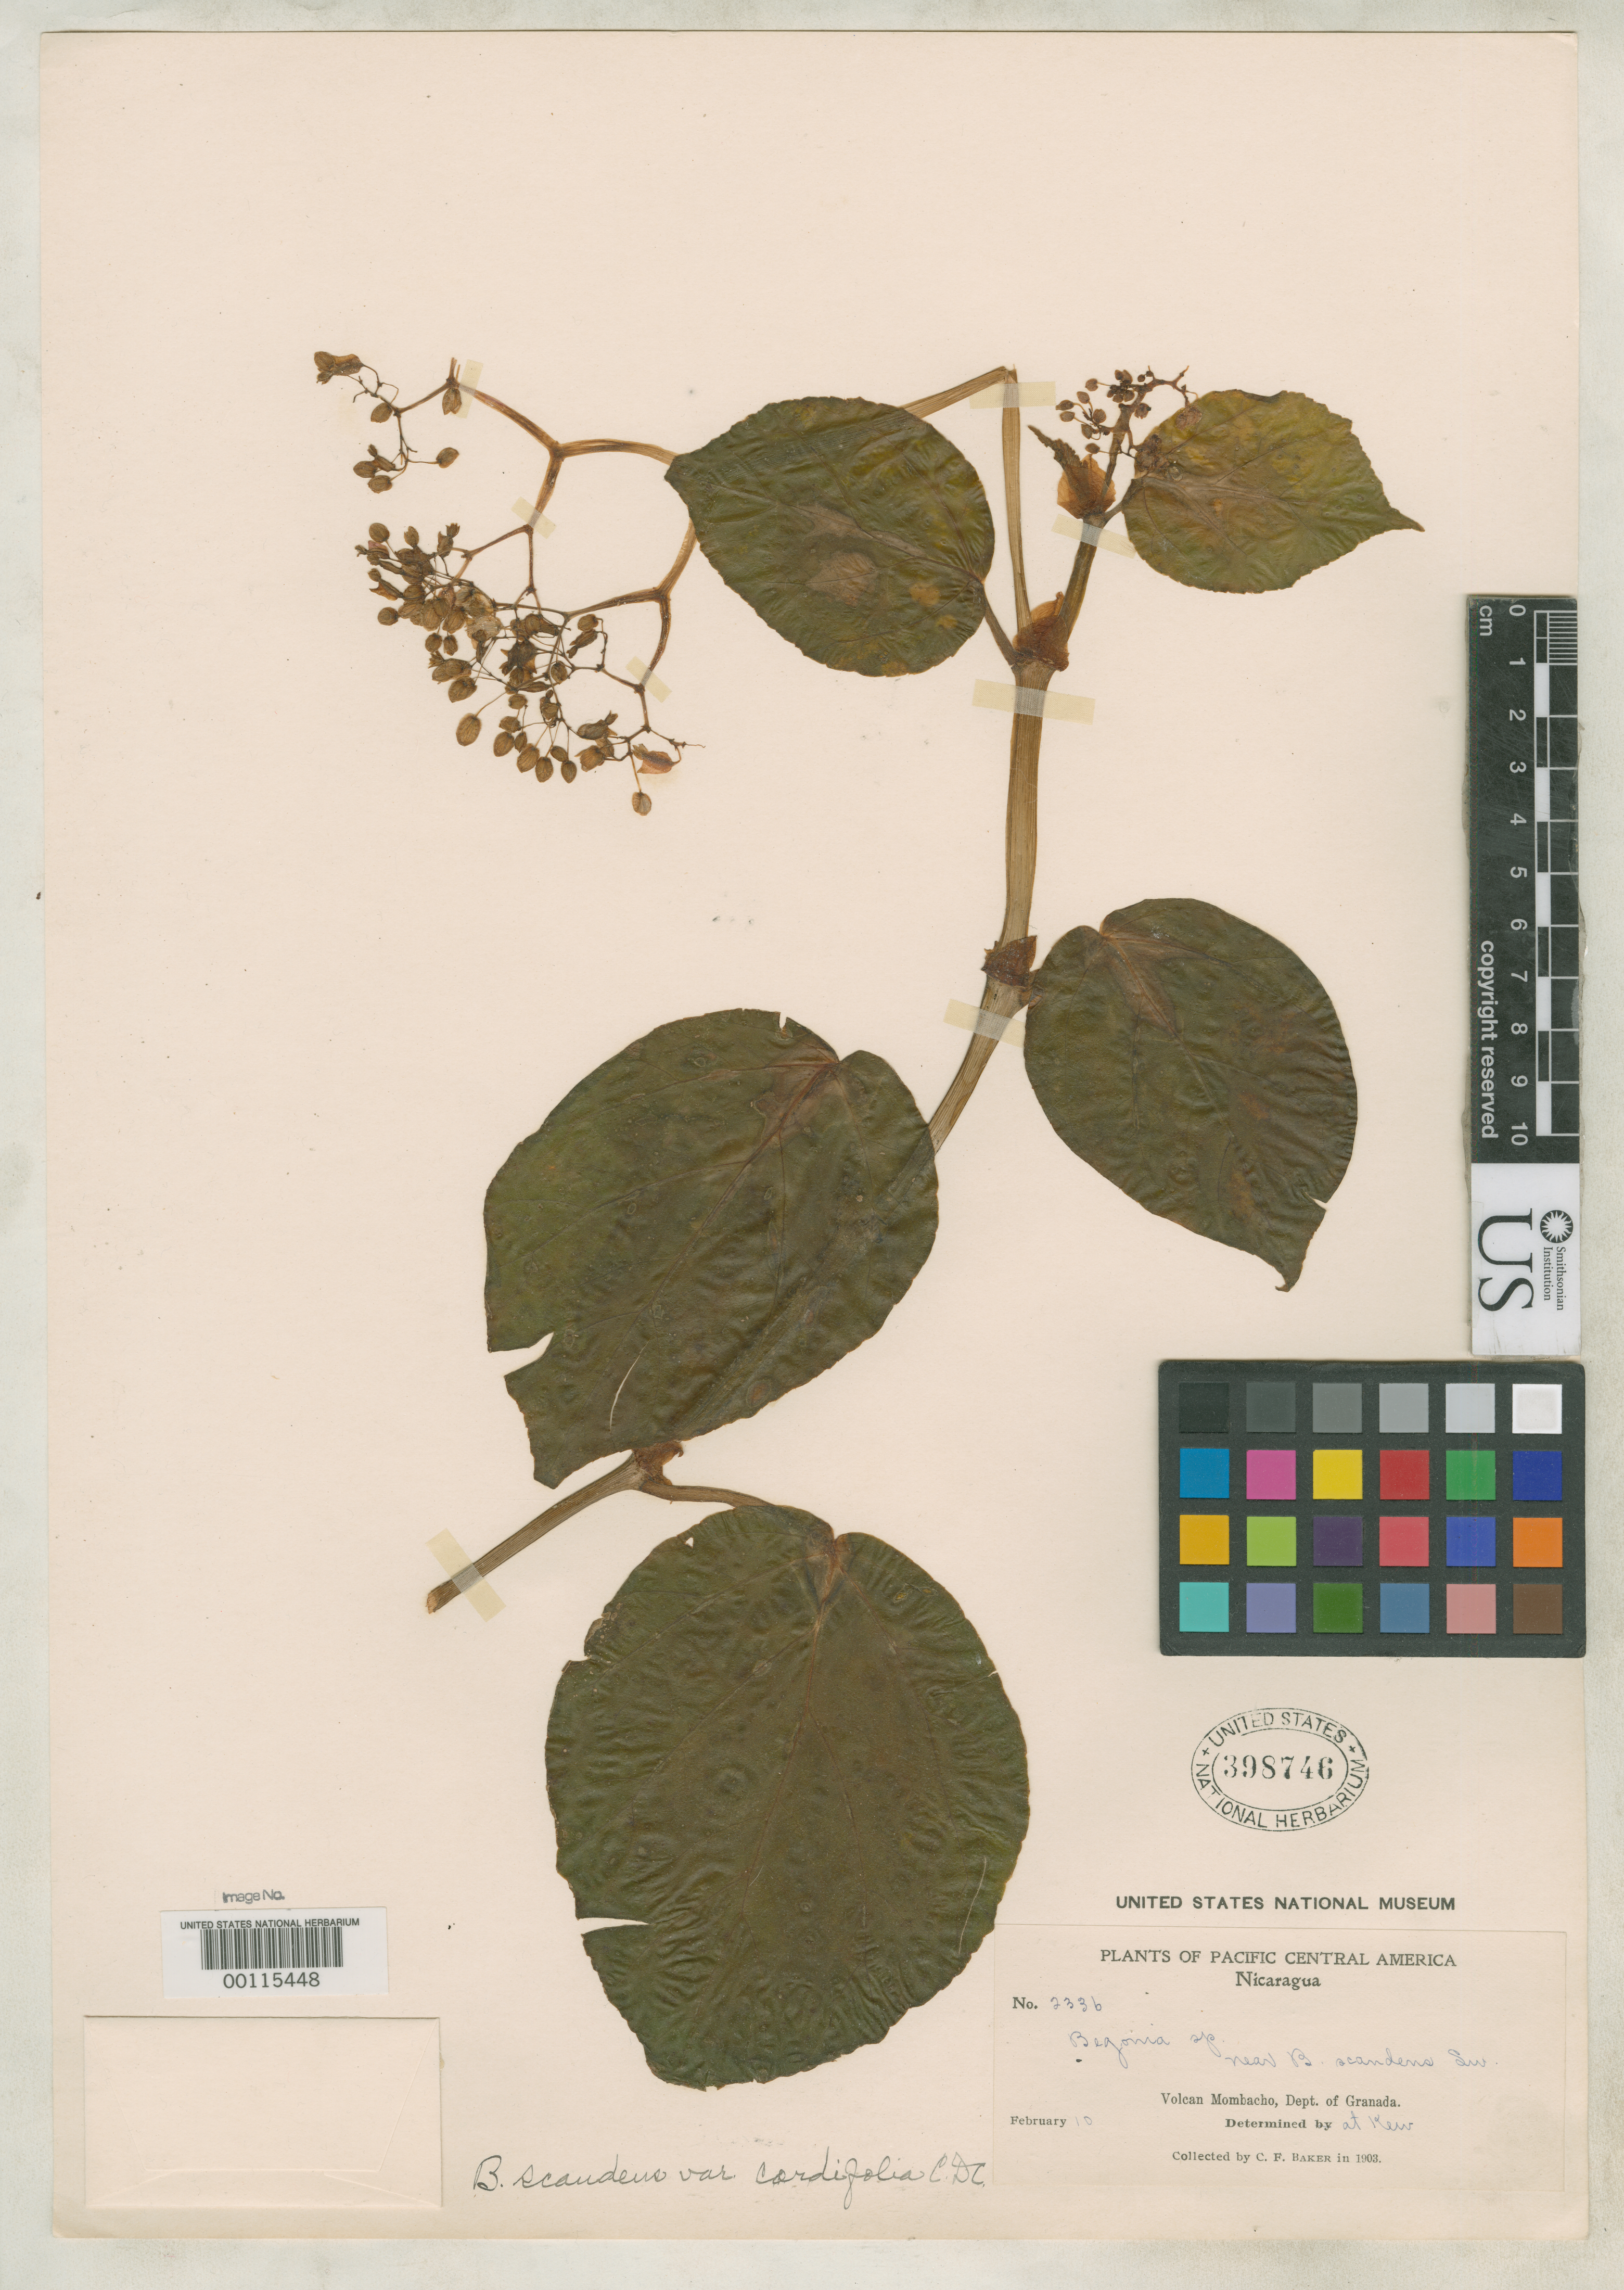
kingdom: Plantae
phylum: Tracheophyta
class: Magnoliopsida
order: Cucurbitales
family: Begoniaceae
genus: Begonia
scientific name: Begonia scandens var. cordifolia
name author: C. DC.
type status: Isotype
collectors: C. F. Baker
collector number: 2336/"336"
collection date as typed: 10 Feb 1903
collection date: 1903-02-10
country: Nicaragua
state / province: Granada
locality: Mombacho.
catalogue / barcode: US 398746